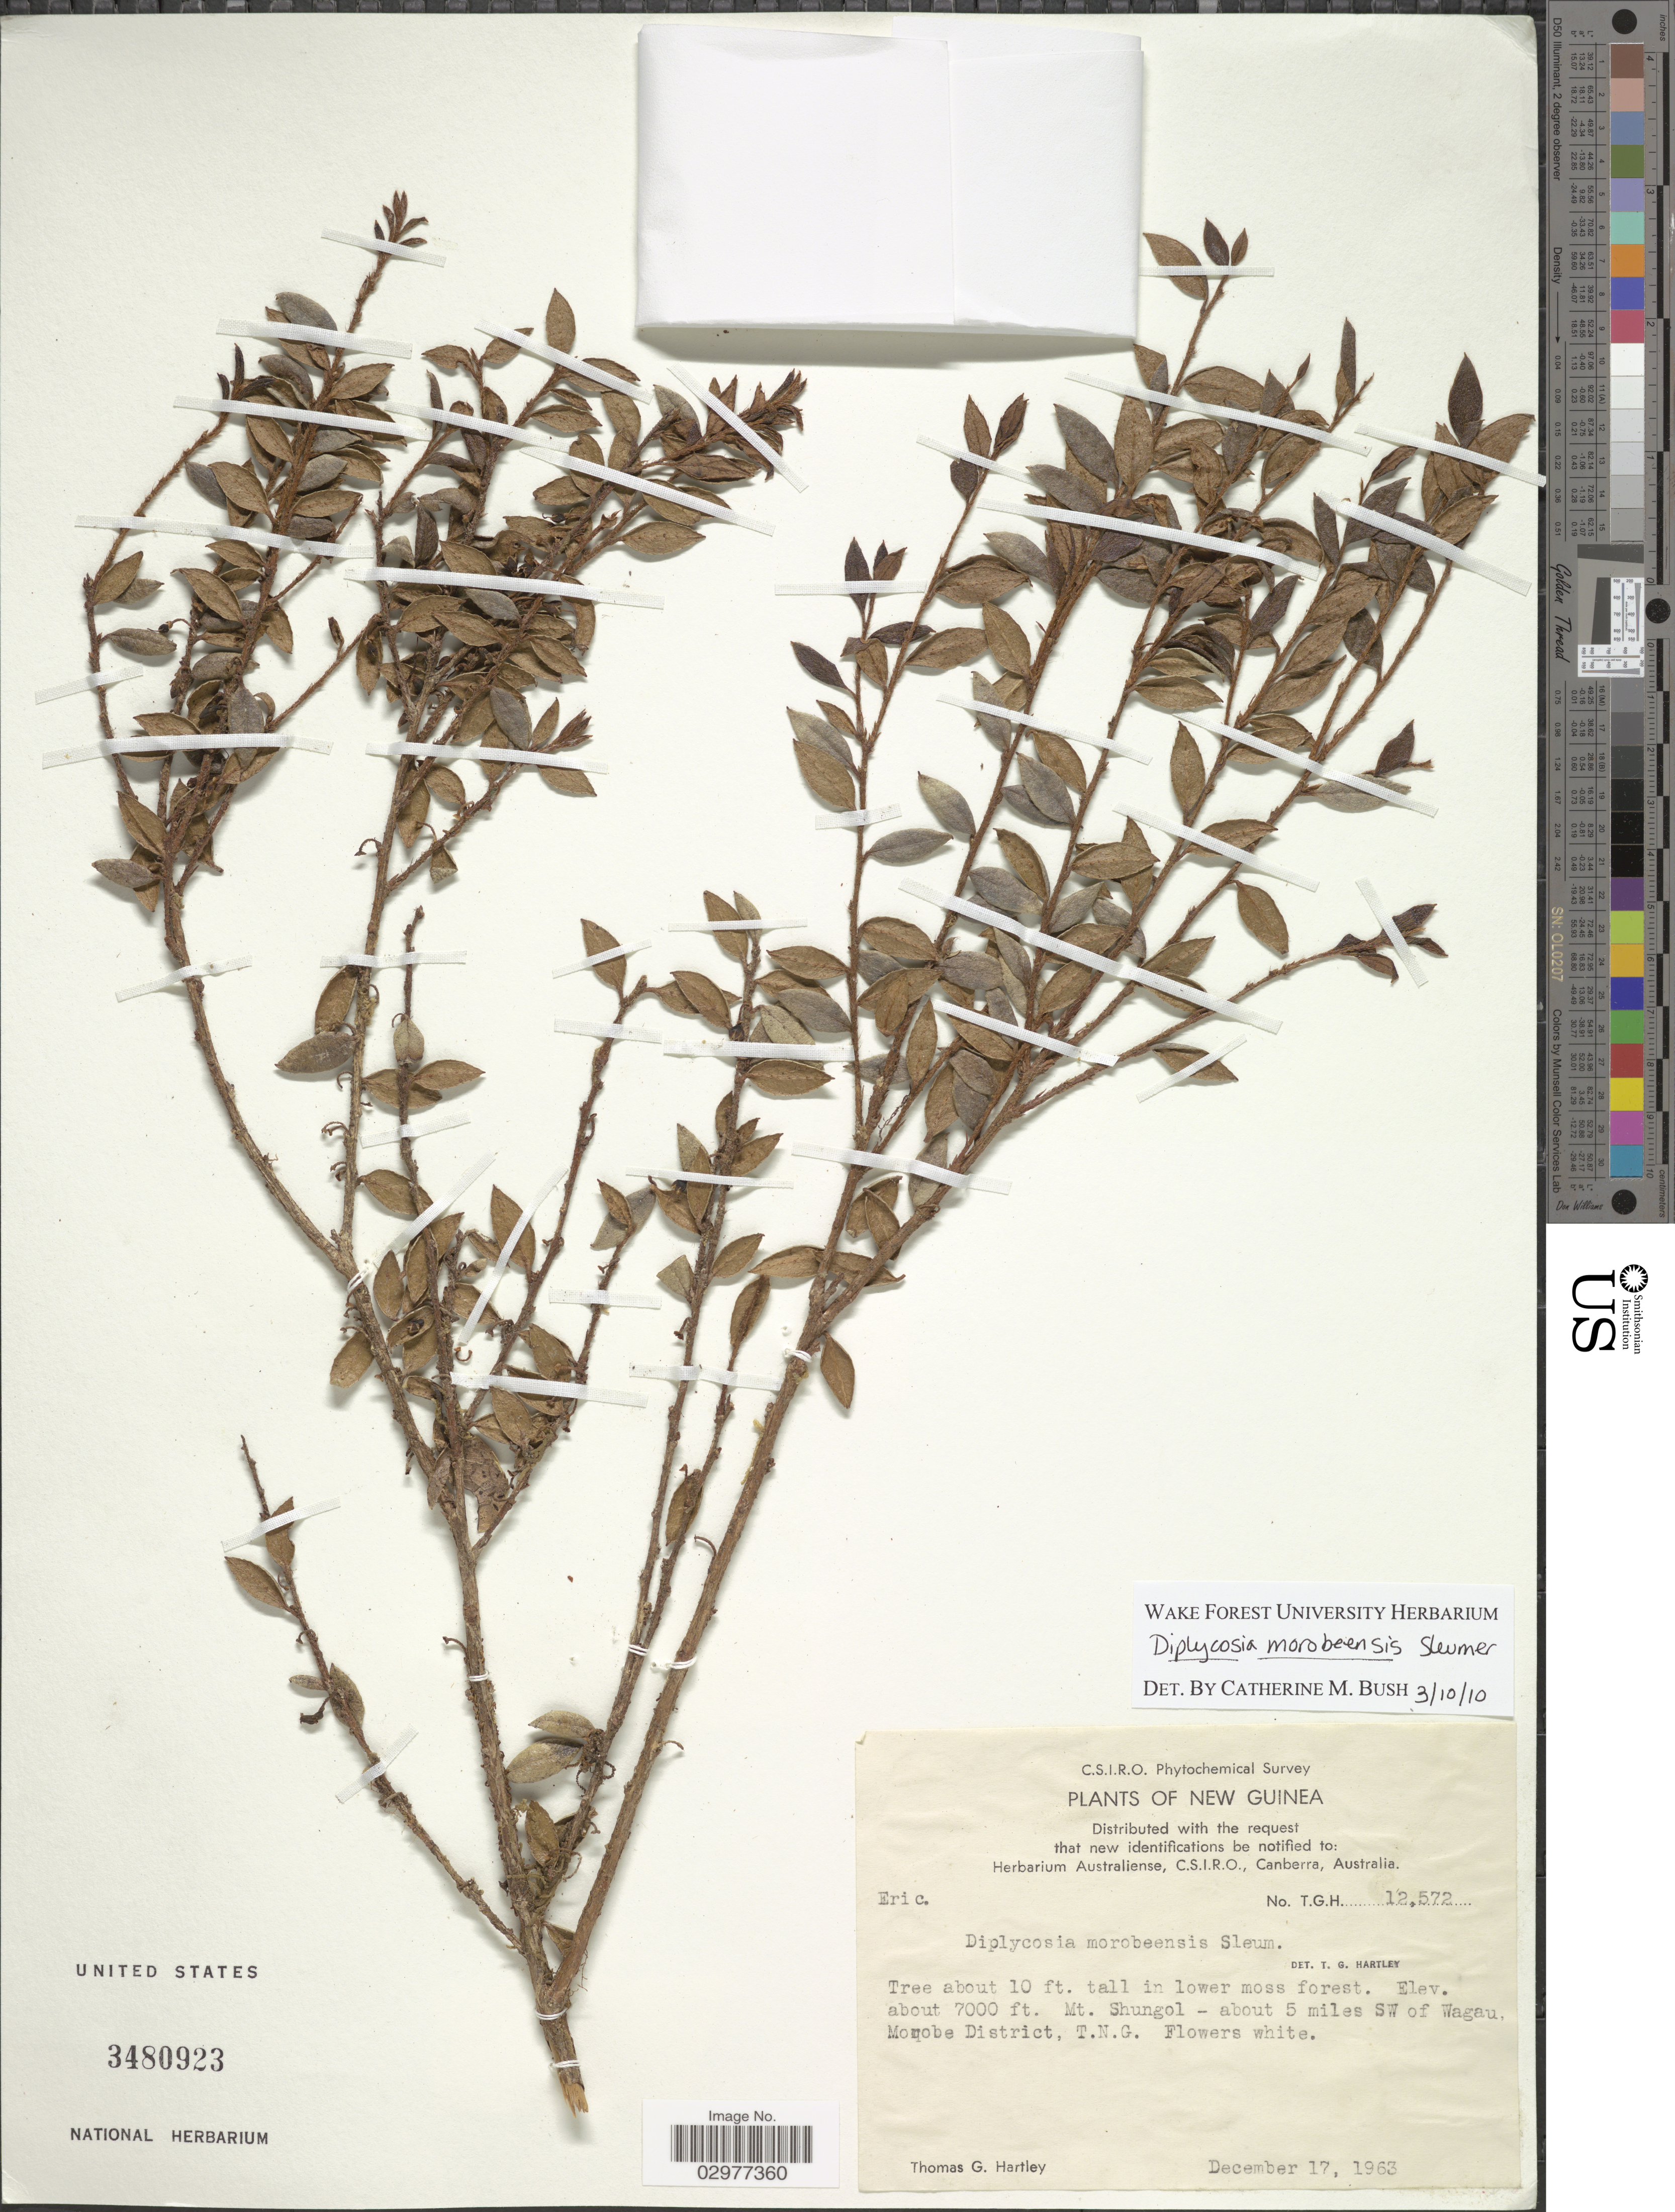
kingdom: Plantae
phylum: Tracheophyta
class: Magnoliopsida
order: Ericales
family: Ericaceae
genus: Diplycosia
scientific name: Diplycosia morobeensis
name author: Sleumer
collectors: T. G. Hartley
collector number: T.G.H. 12572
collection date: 1963-12-17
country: Papua New Guinea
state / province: Morobe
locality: New Guinea. Mt. Shungol- about 5 miles SW of Wagay, Morobe District, T.N.G.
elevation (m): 2134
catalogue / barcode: US 3480923